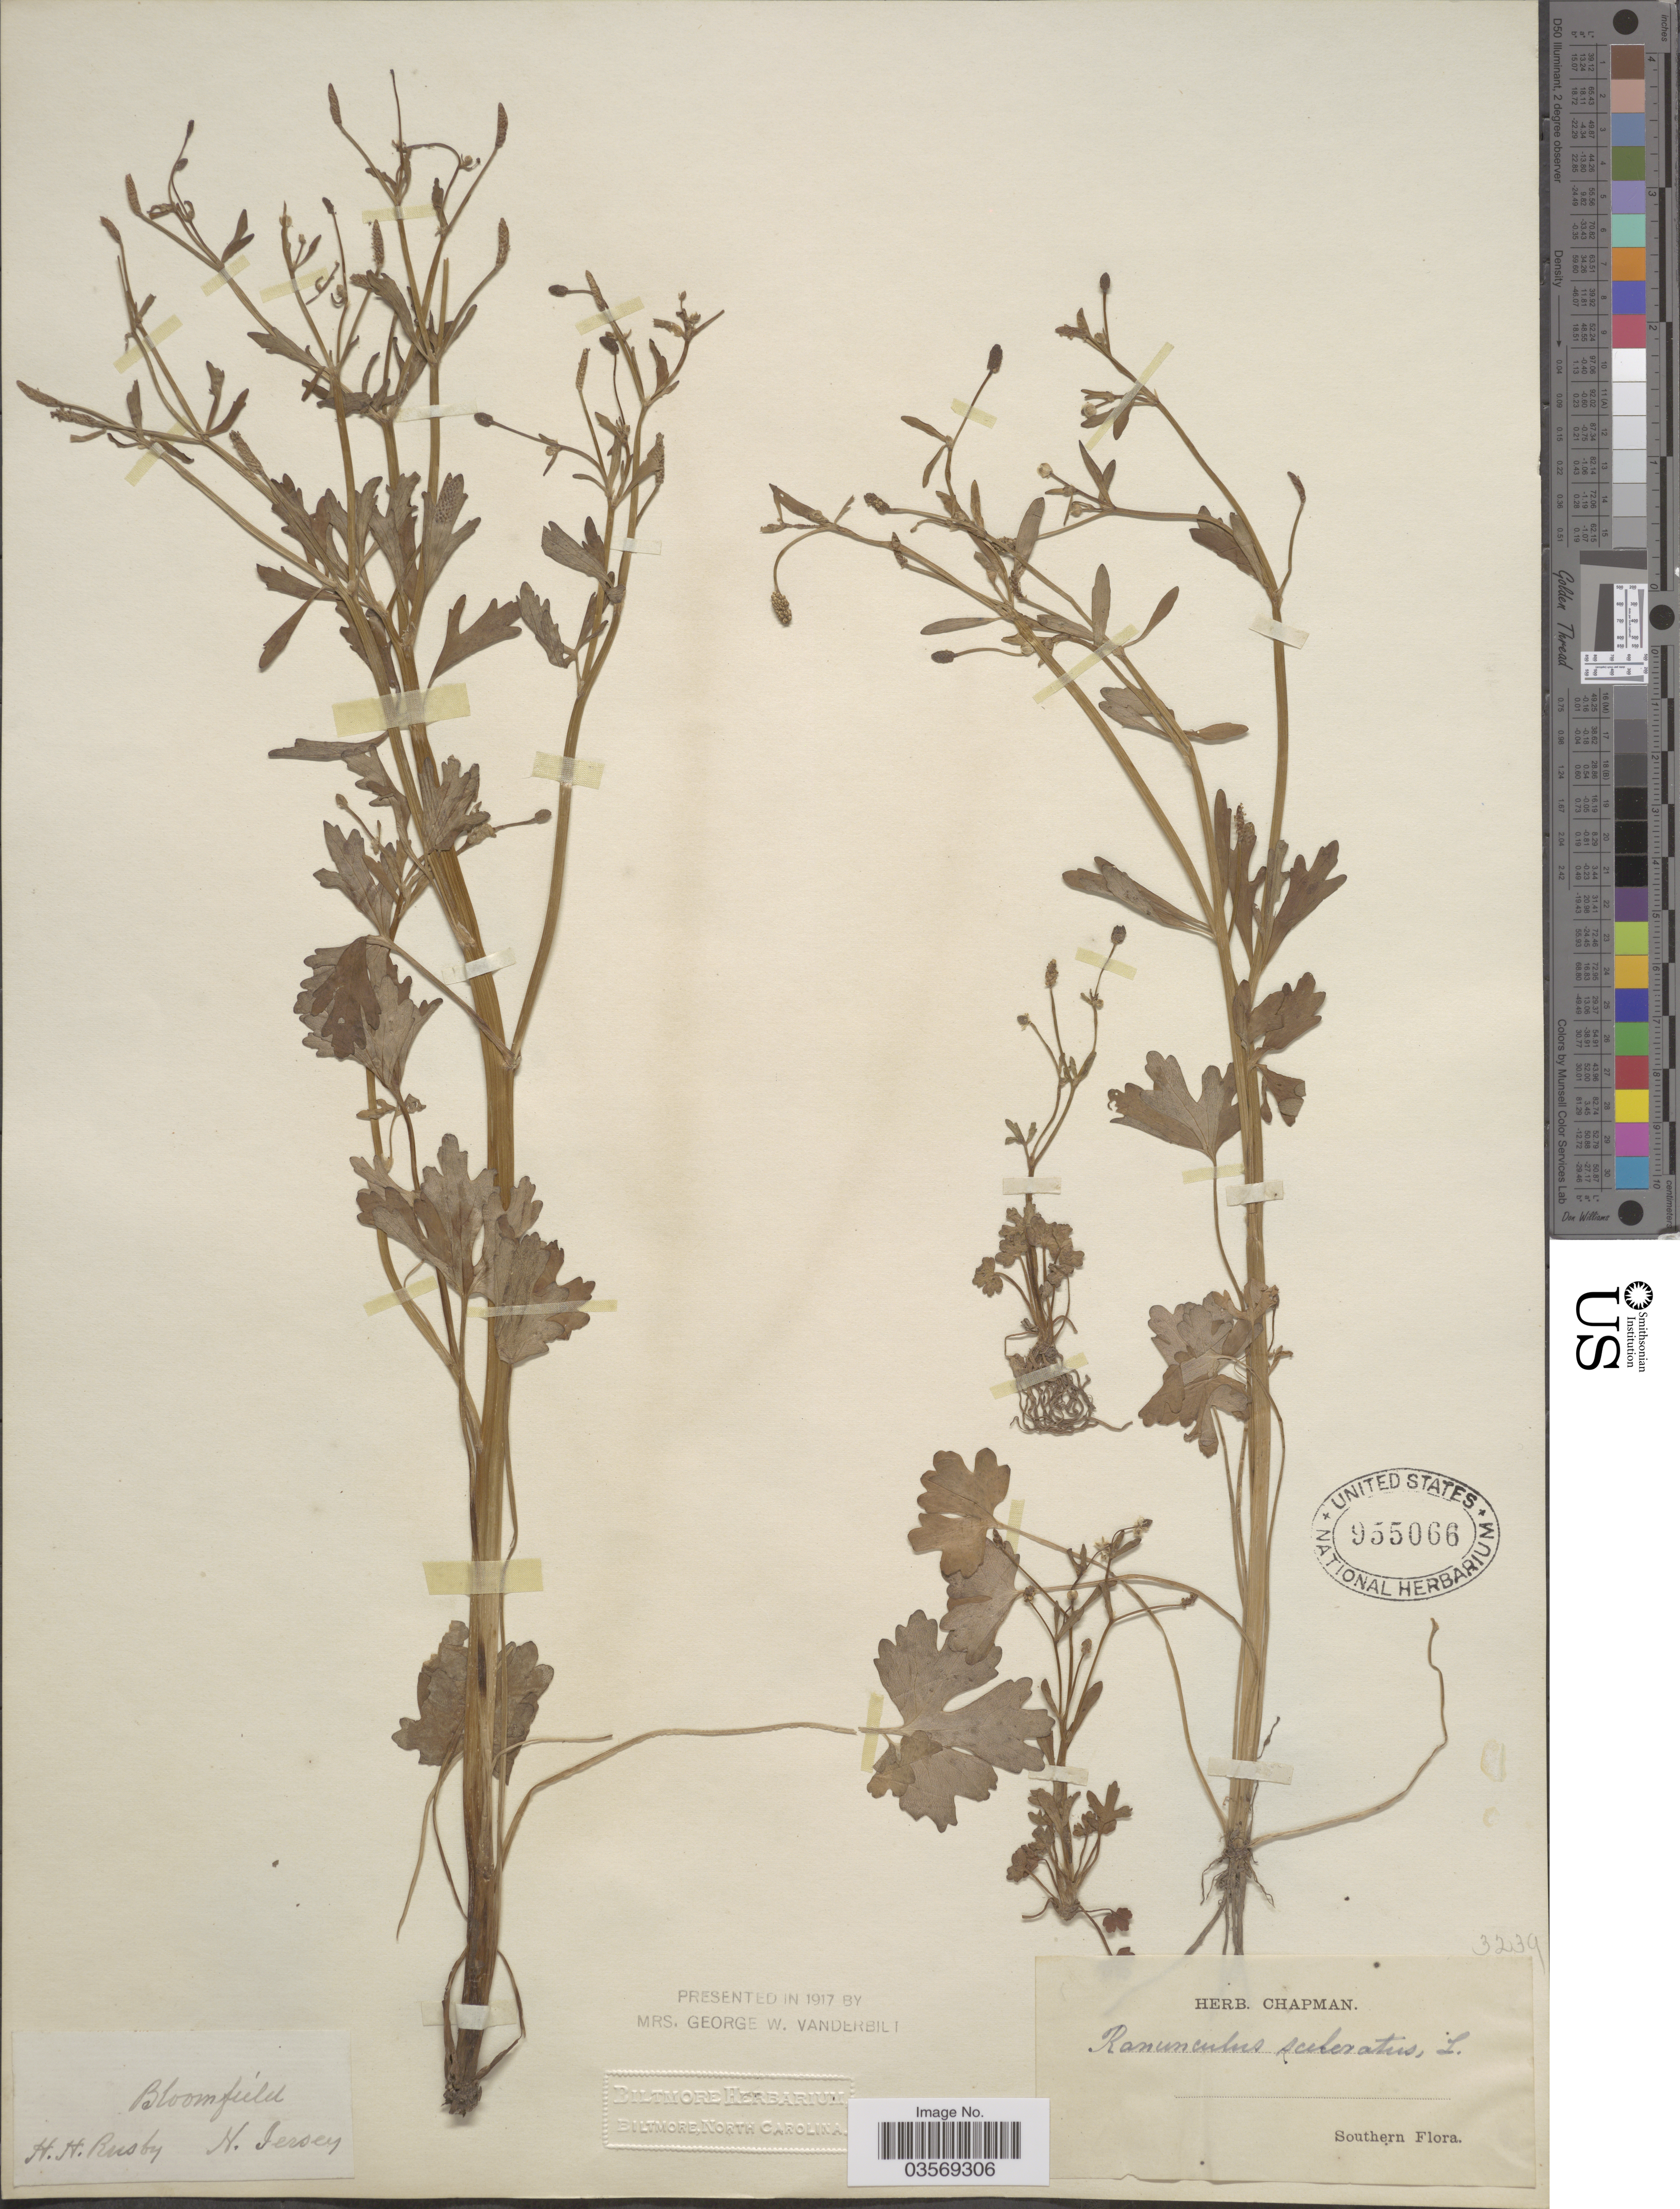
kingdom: Plantae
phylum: Tracheophyta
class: Magnoliopsida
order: Ranunculales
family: Ranunculaceae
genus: Ranunculus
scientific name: Ranunculus sceleratus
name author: L.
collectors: H. H. Rusby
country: United States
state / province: New Jersey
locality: Bloomfield. Southern.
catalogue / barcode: US 955066